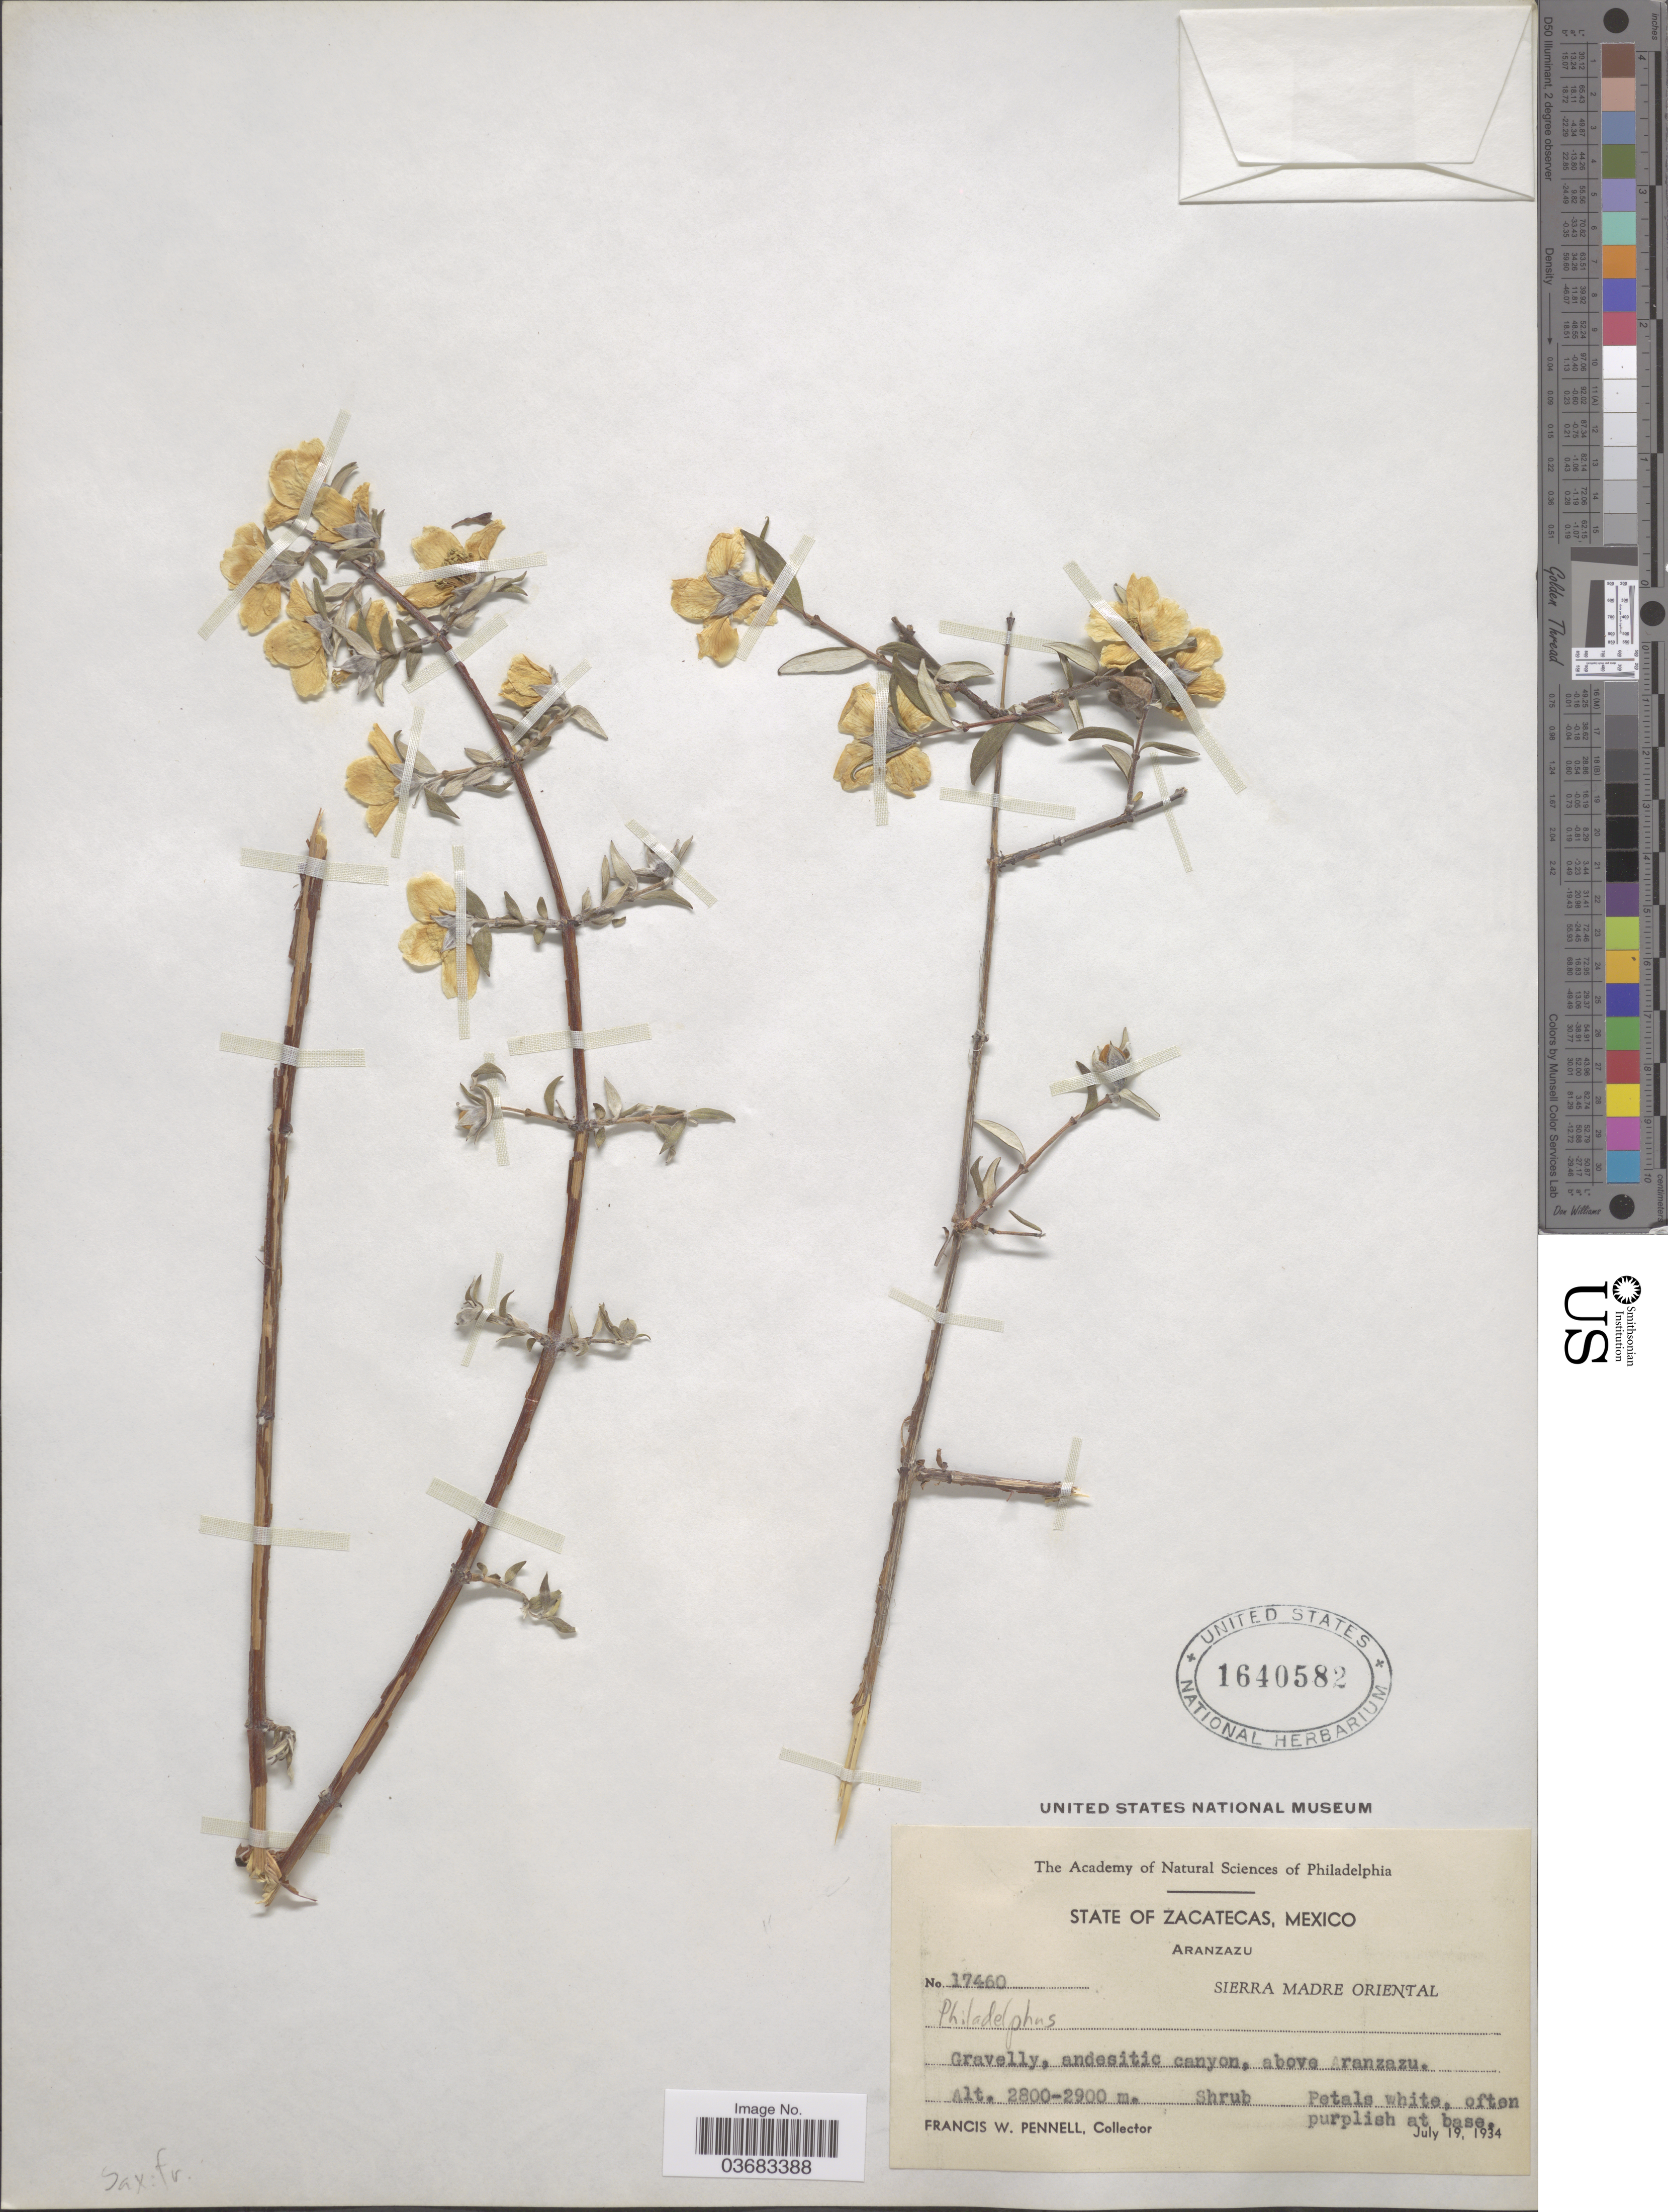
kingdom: Plantae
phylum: Tracheophyta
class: Magnoliopsida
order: Cornales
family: Hydrangeaceae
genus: Philadelphus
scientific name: Philadelphus sp.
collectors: F. W. Pennell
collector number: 17460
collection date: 1934-07-19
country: Mexico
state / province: Zacatecas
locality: Aranzazu. Sierra Madre Oriental. Gravelly, andesitic canyon, above Aranzazu.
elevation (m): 2800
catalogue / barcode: US 1640582